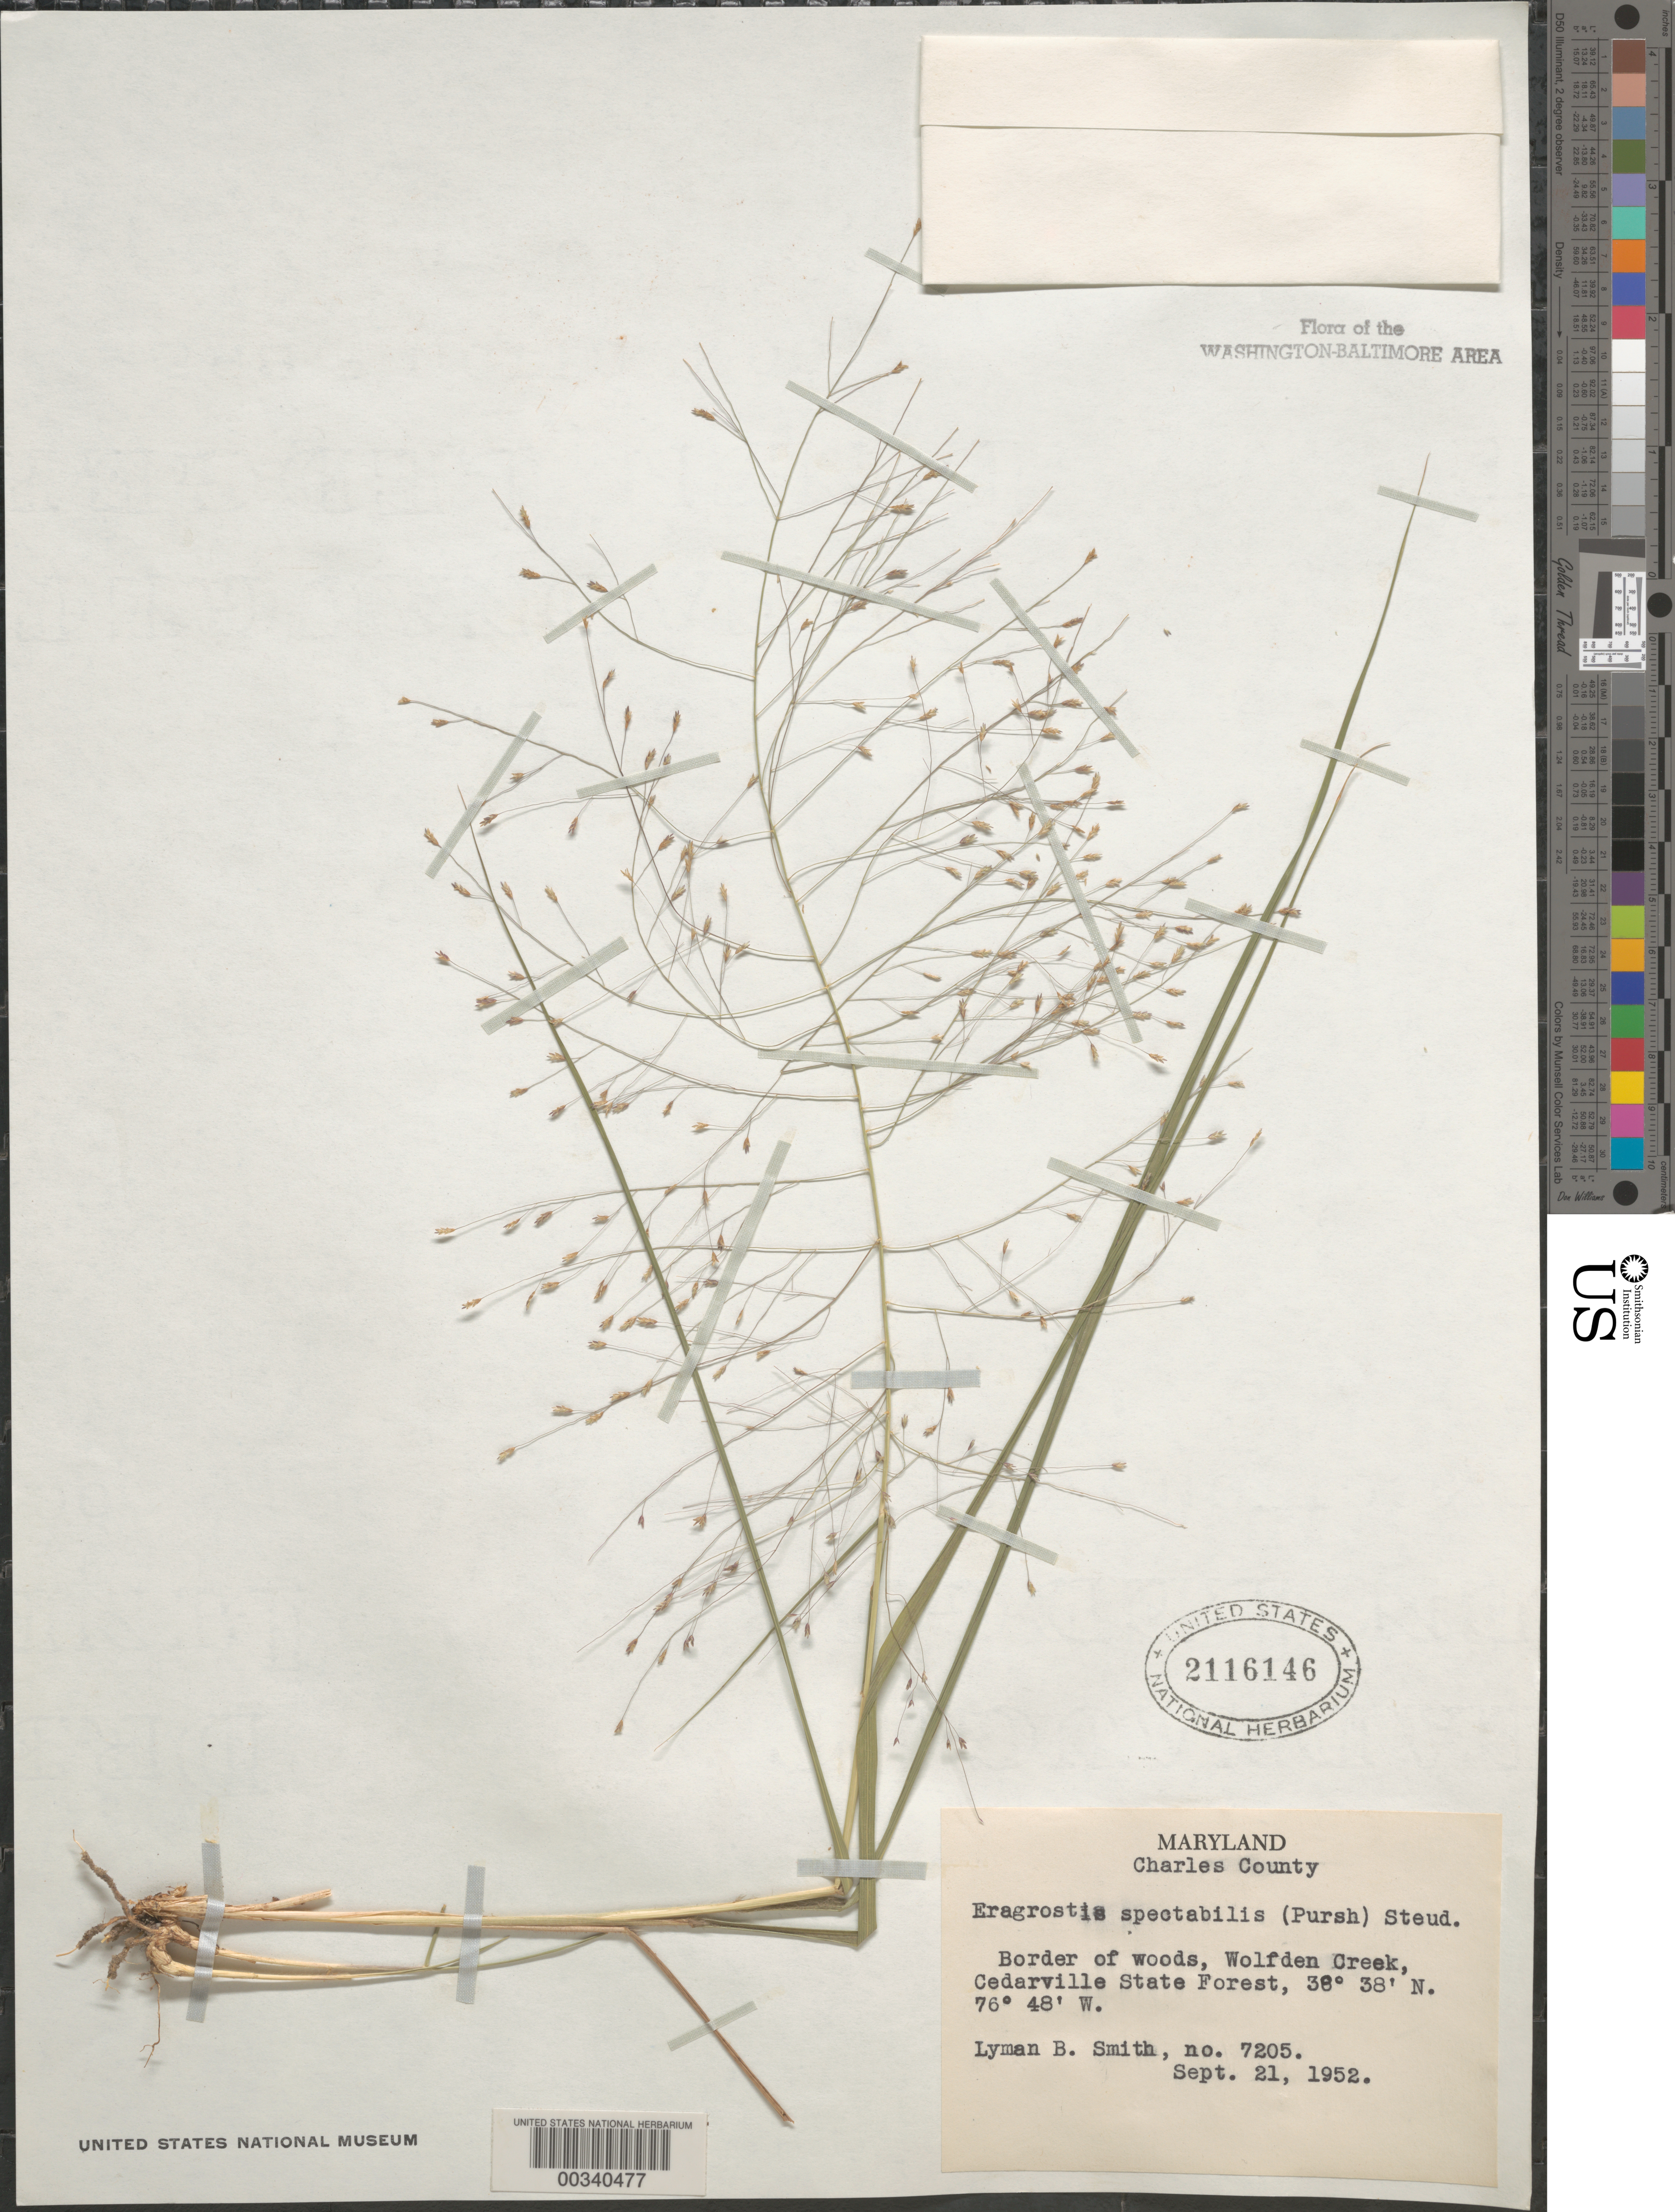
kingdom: Plantae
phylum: Tracheophyta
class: Liliopsida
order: Poales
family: Poaceae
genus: Eragrostis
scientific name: Eragrostis spectabilis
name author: (Pursh) Steud.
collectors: L. Smith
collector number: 7205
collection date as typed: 21 Sep 1952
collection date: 1952-09-21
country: United States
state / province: Maryland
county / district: Charles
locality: Wolfden Creek, Cedarville State Forest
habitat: Border of woods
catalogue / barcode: US 2116146